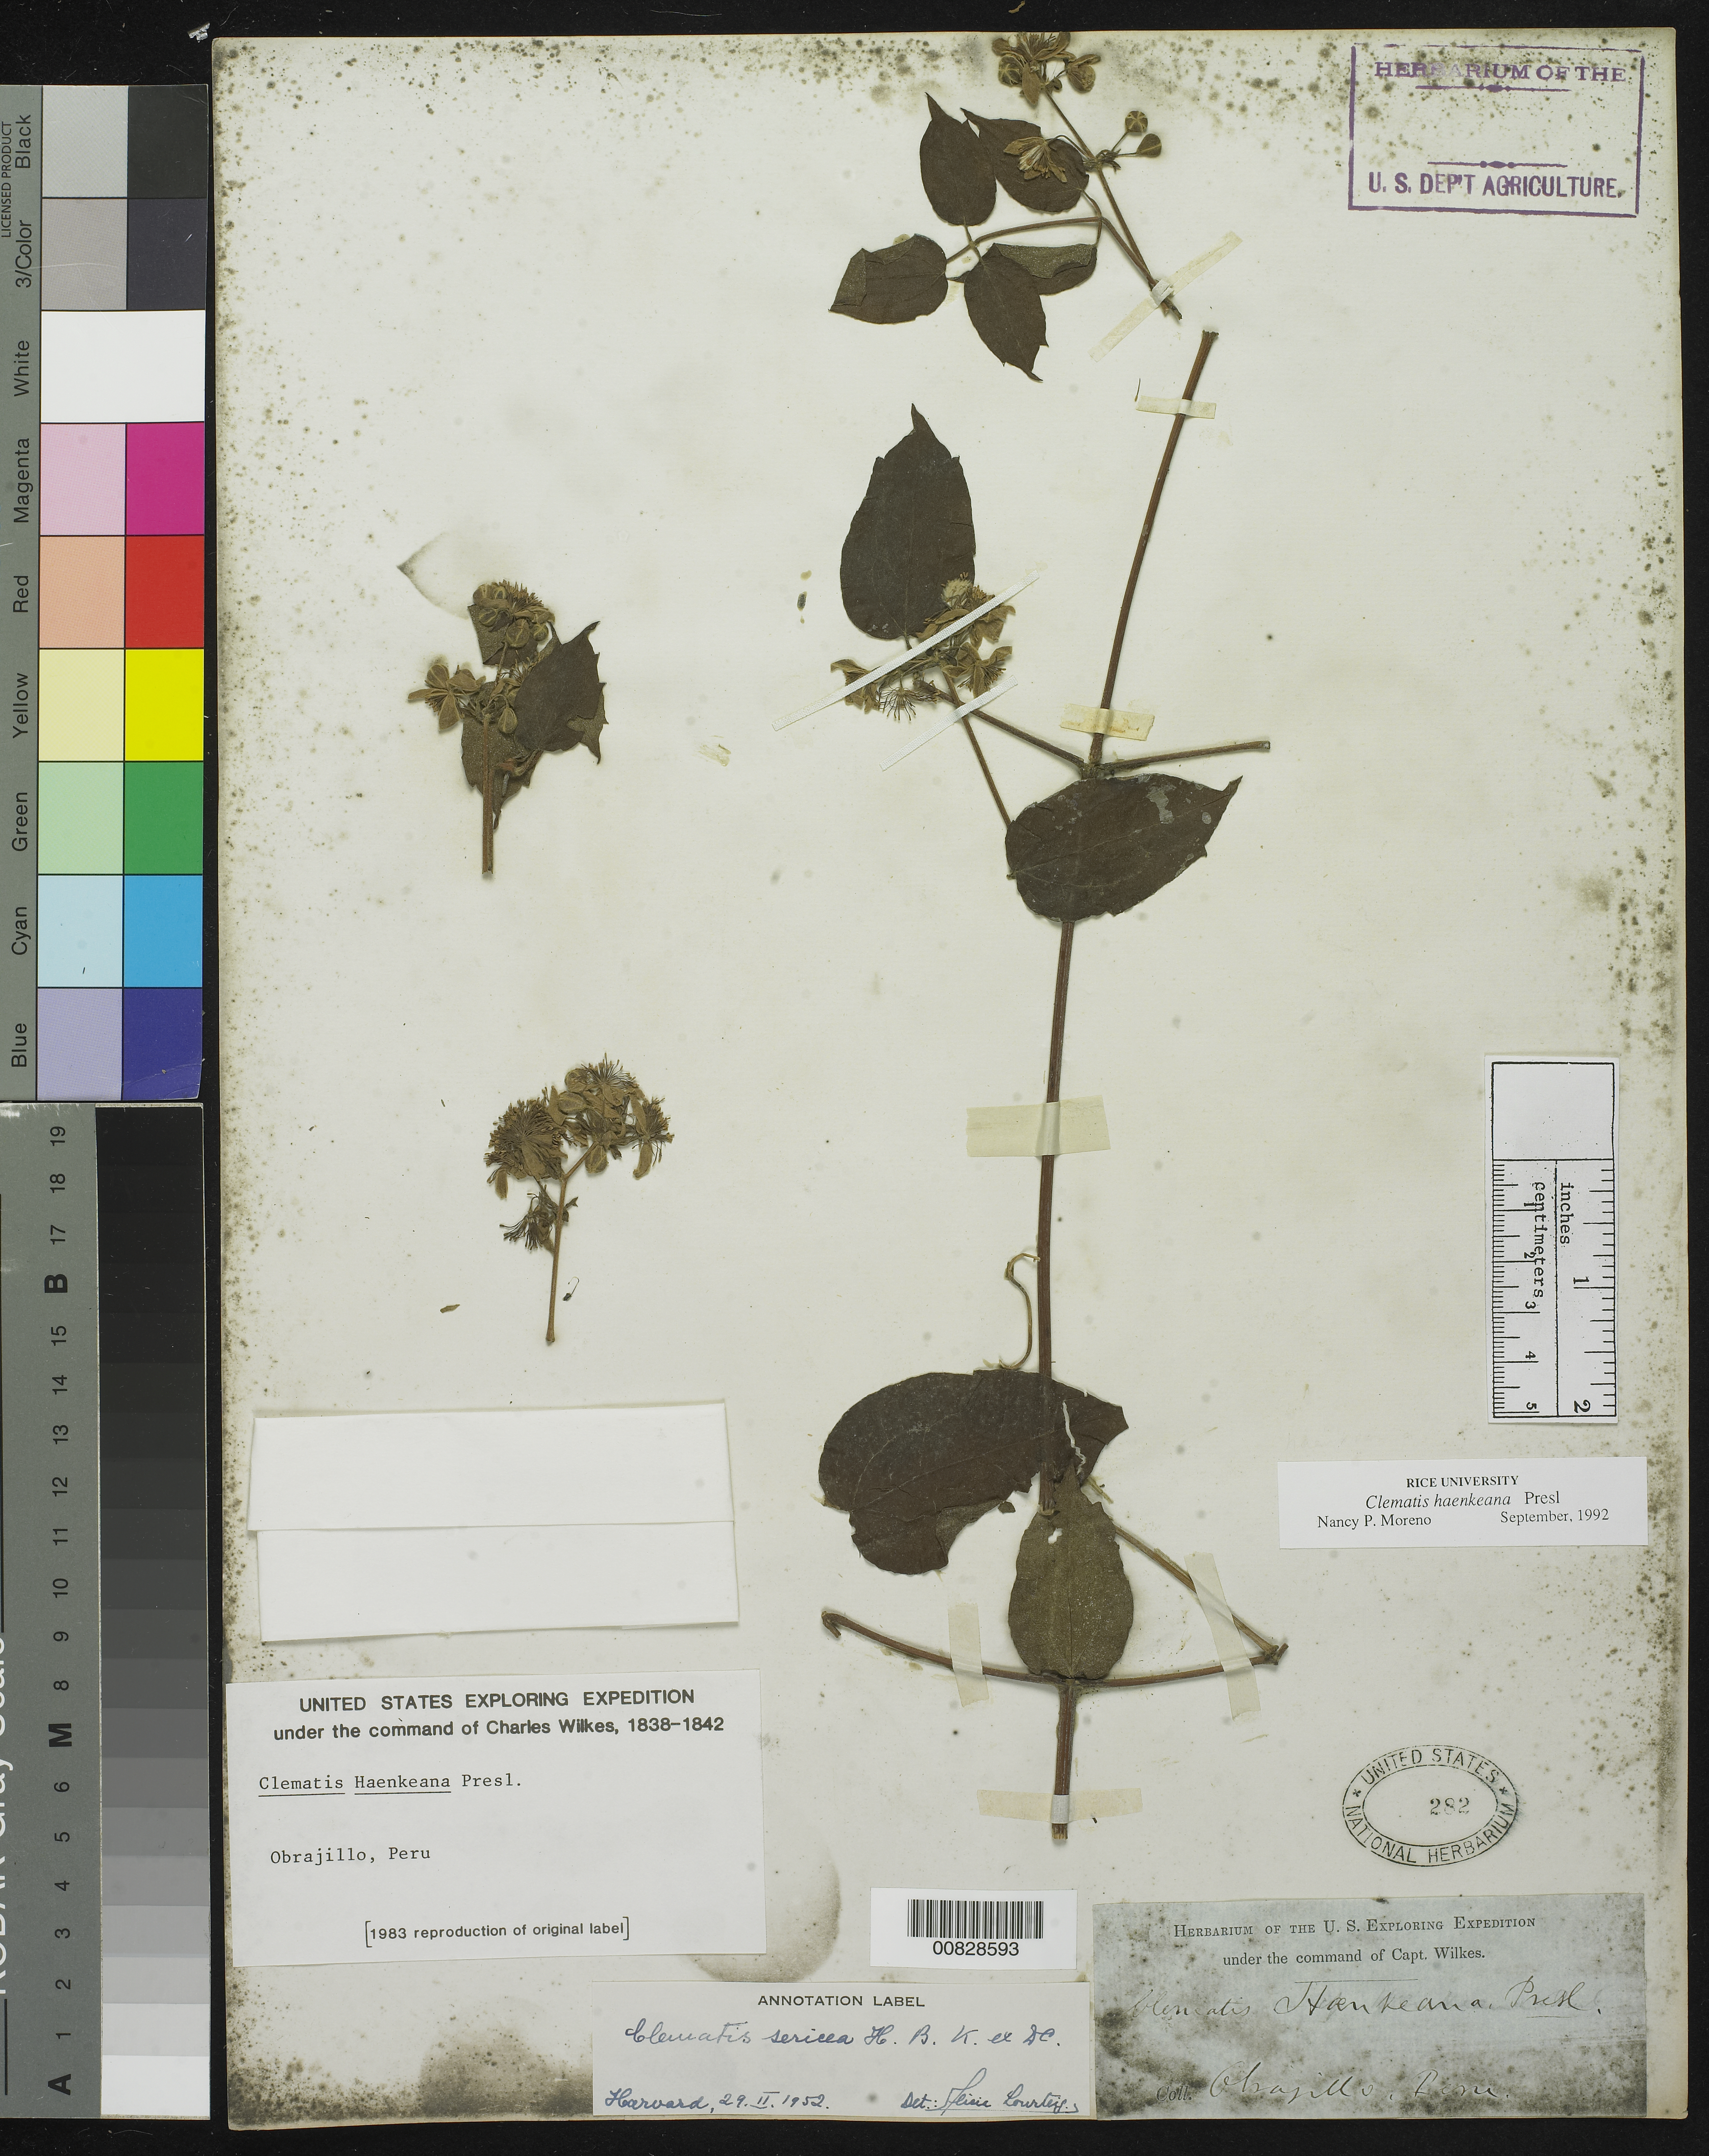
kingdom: Plantae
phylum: Tracheophyta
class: Magnoliopsida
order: Ranunculales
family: Ranunculaceae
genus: Clematis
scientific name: Clematis haenkeana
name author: C. Presl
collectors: Wilkes Explor. Exped.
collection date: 1838/1842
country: Peru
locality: Obrajillo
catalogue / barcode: US 282